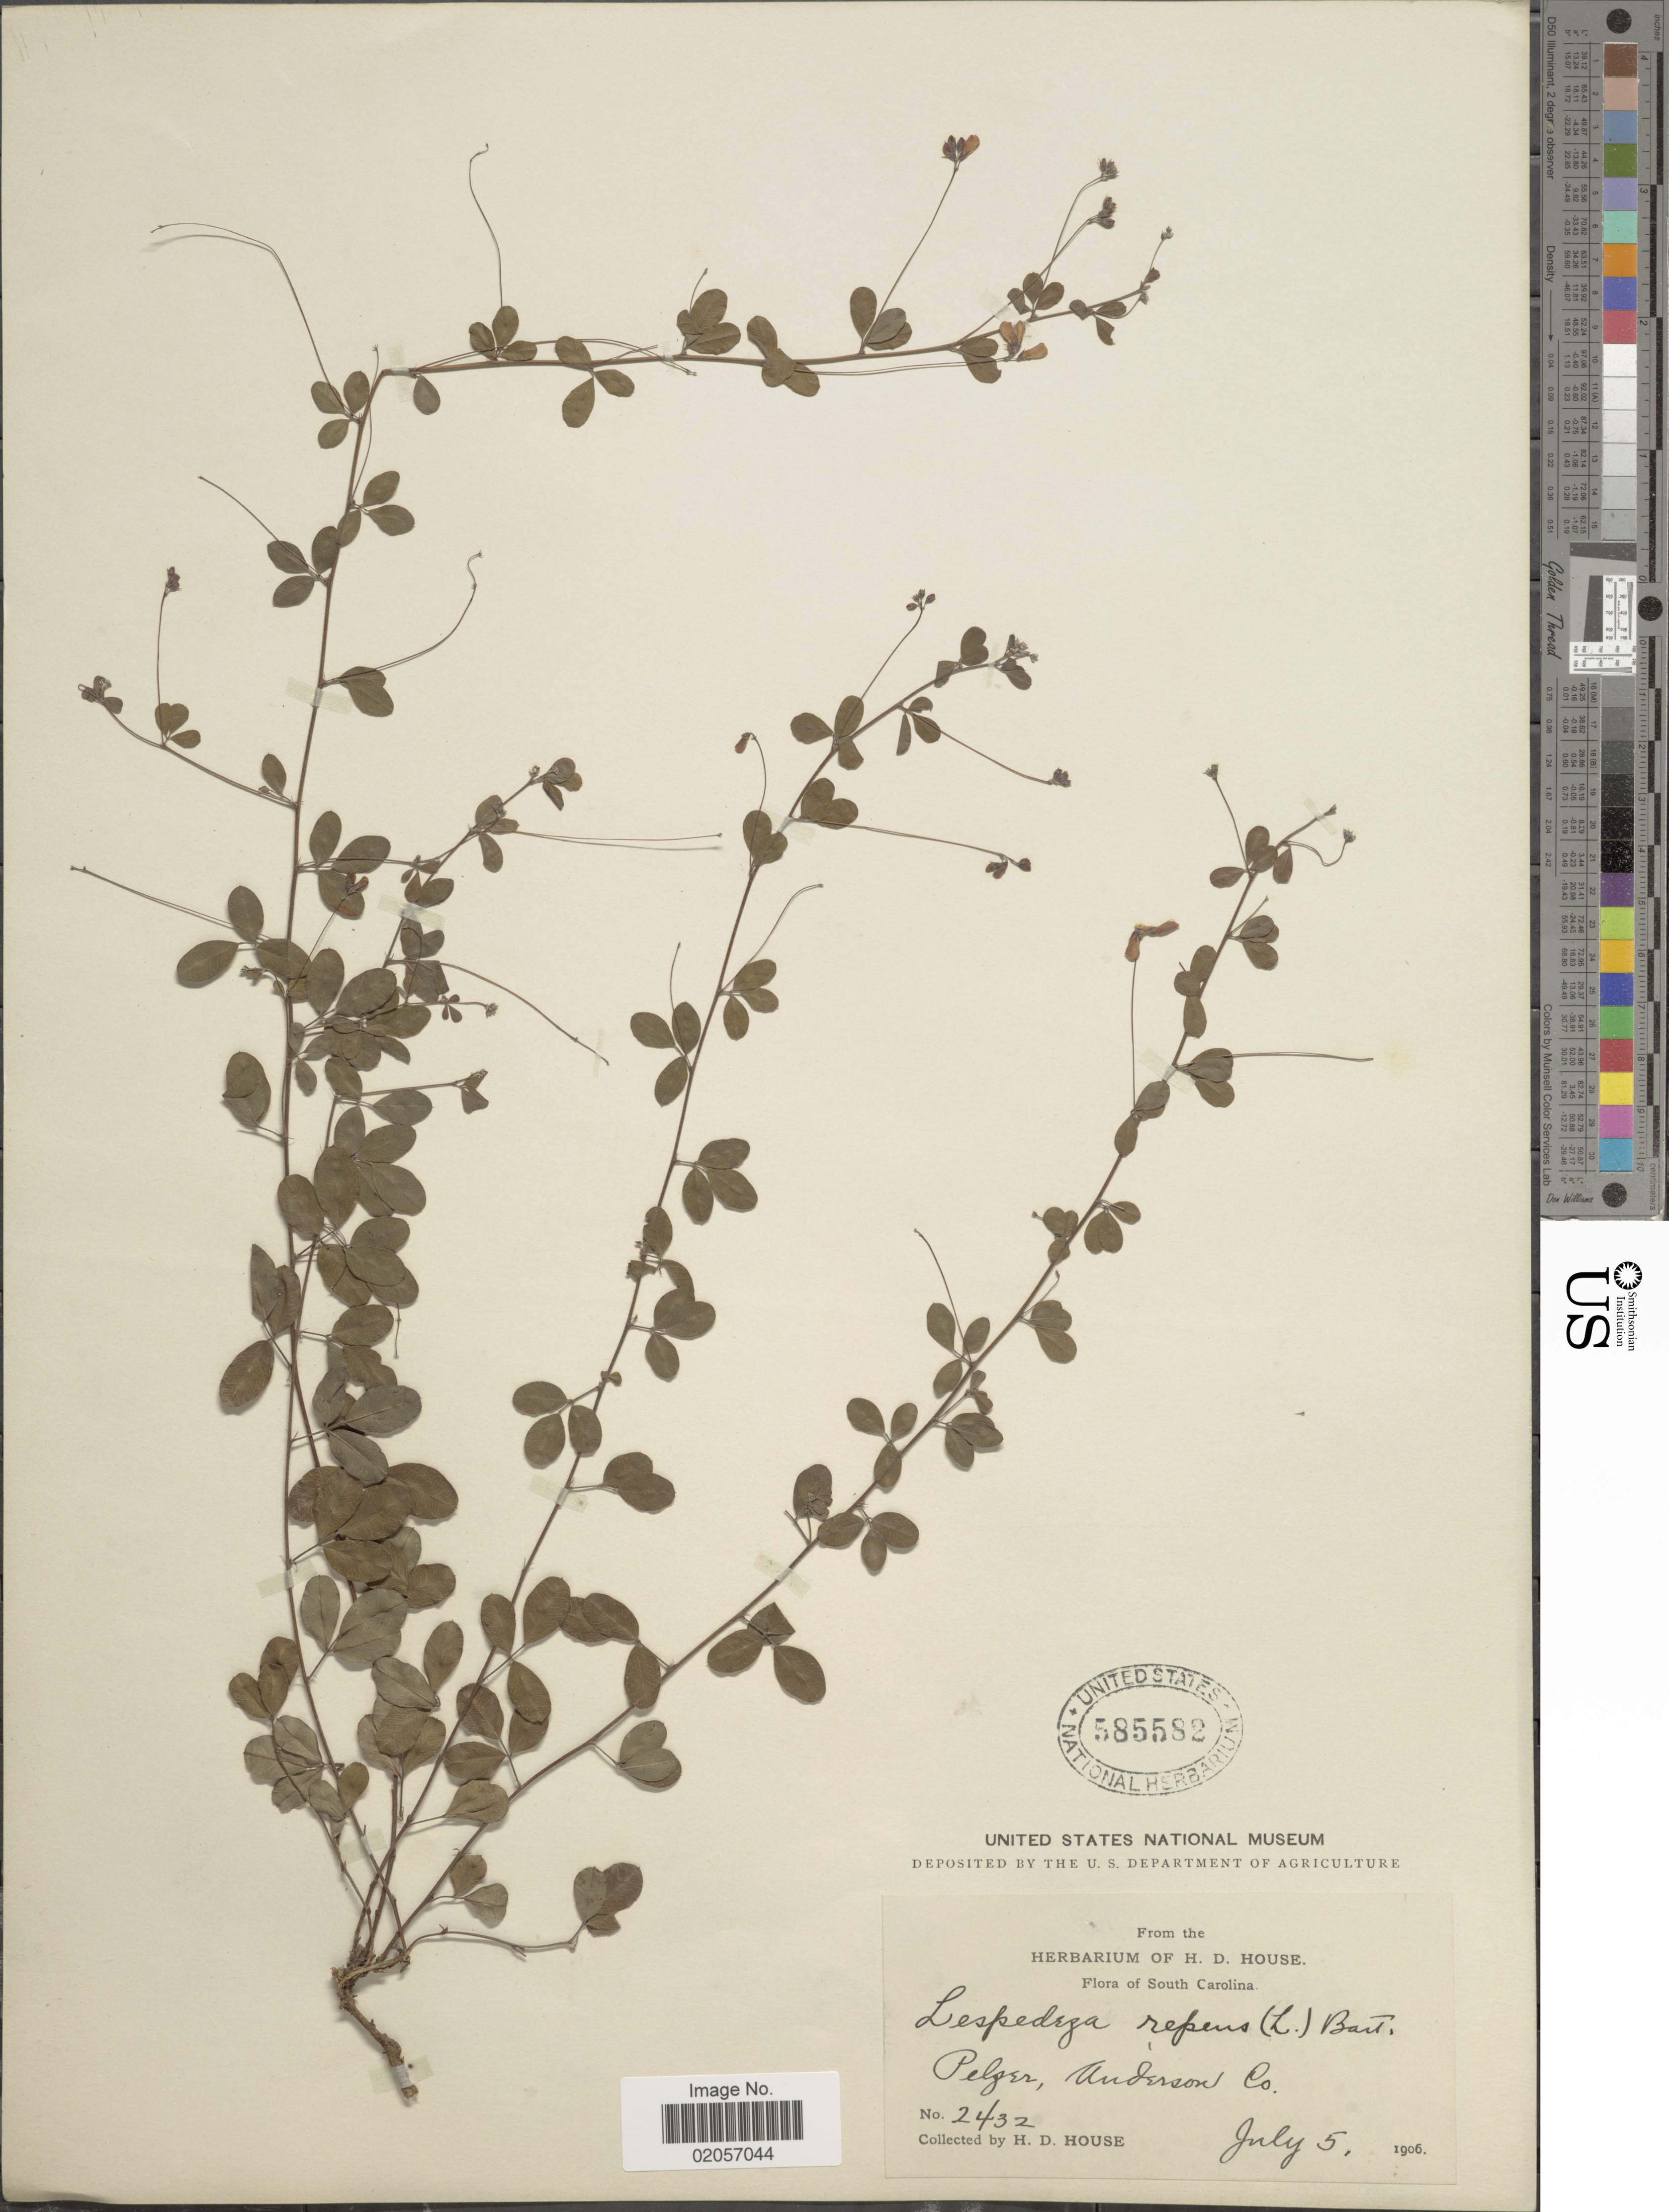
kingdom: Plantae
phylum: Tracheophyta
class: Magnoliopsida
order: Fabales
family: Fabaceae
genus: Lespedeza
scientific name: Lespedeza repens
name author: (L.) W.P.C. Barton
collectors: H. D. House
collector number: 2432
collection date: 1916-07-05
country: United States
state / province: South Carolina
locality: Pelzer, Anderson Co.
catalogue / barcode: US 585582